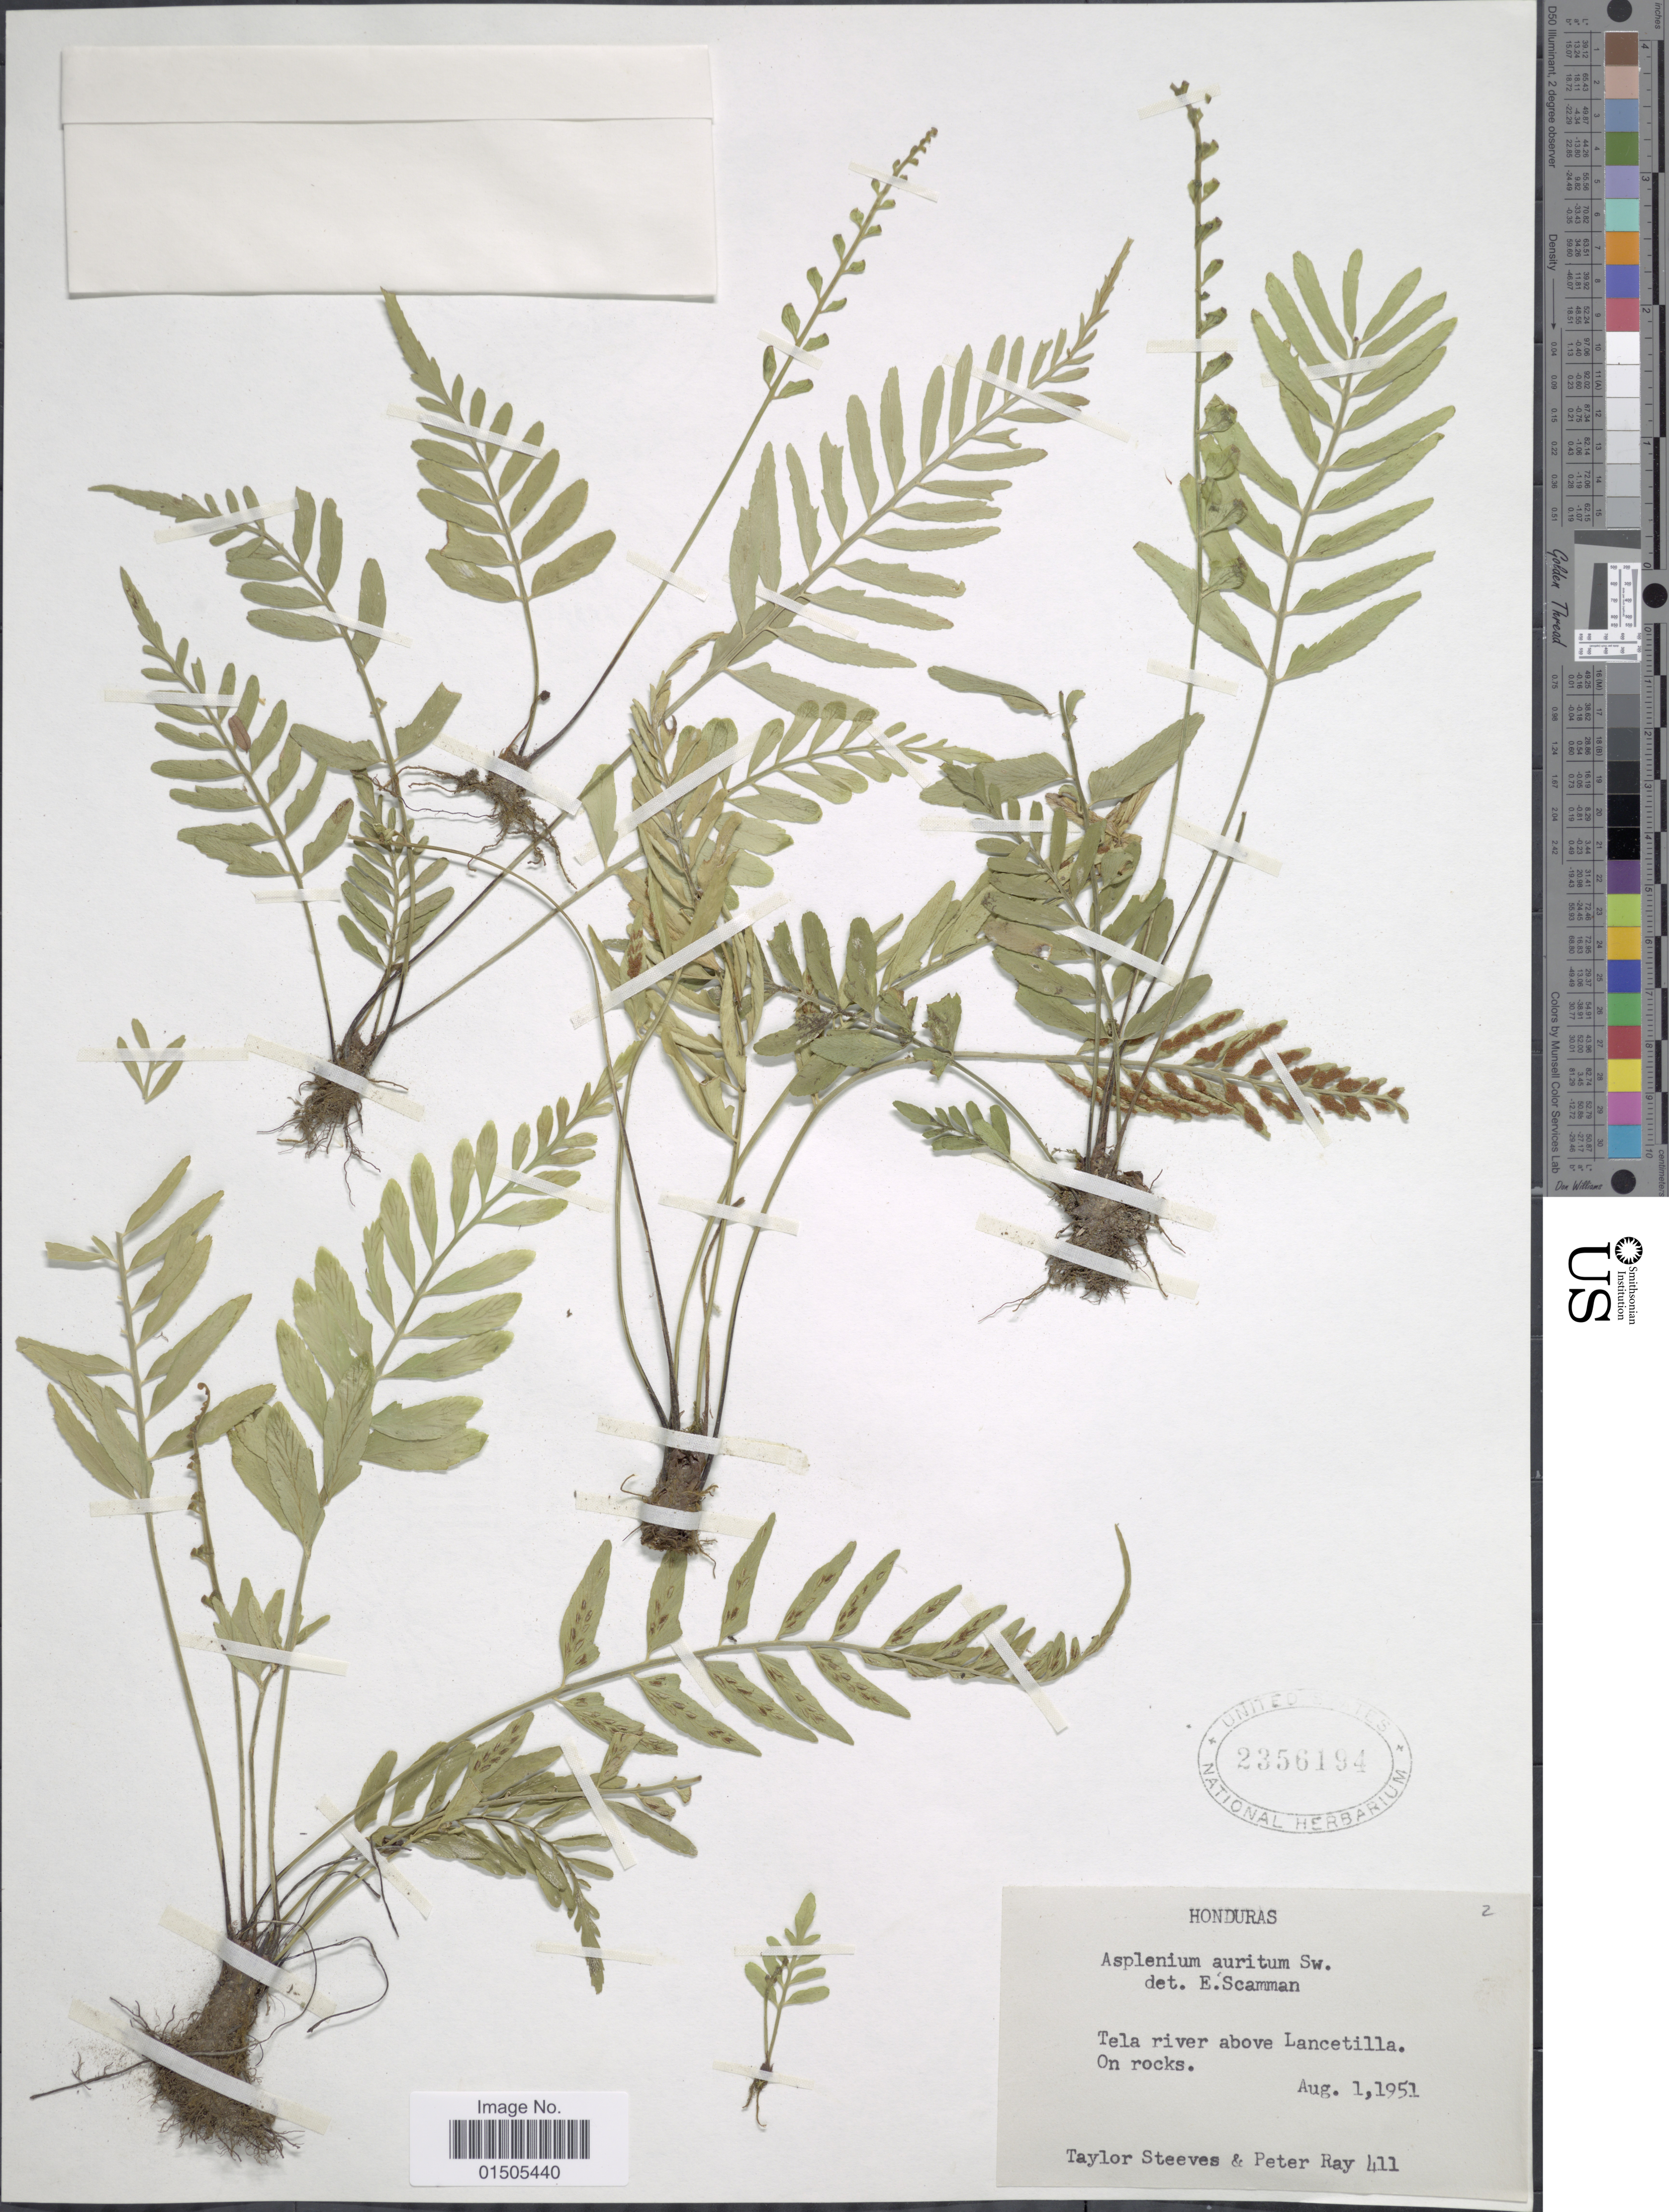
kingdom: Plantae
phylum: Tracheophyta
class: Polypodiopsida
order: Polypodiales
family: Aspleniaceae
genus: Asplenium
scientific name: Asplenium auritum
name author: Sw.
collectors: T. Steeves & P. Ray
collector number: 411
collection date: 1951-08-01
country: Honduras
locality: Tela river above Lancetilla.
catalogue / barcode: US 2356194